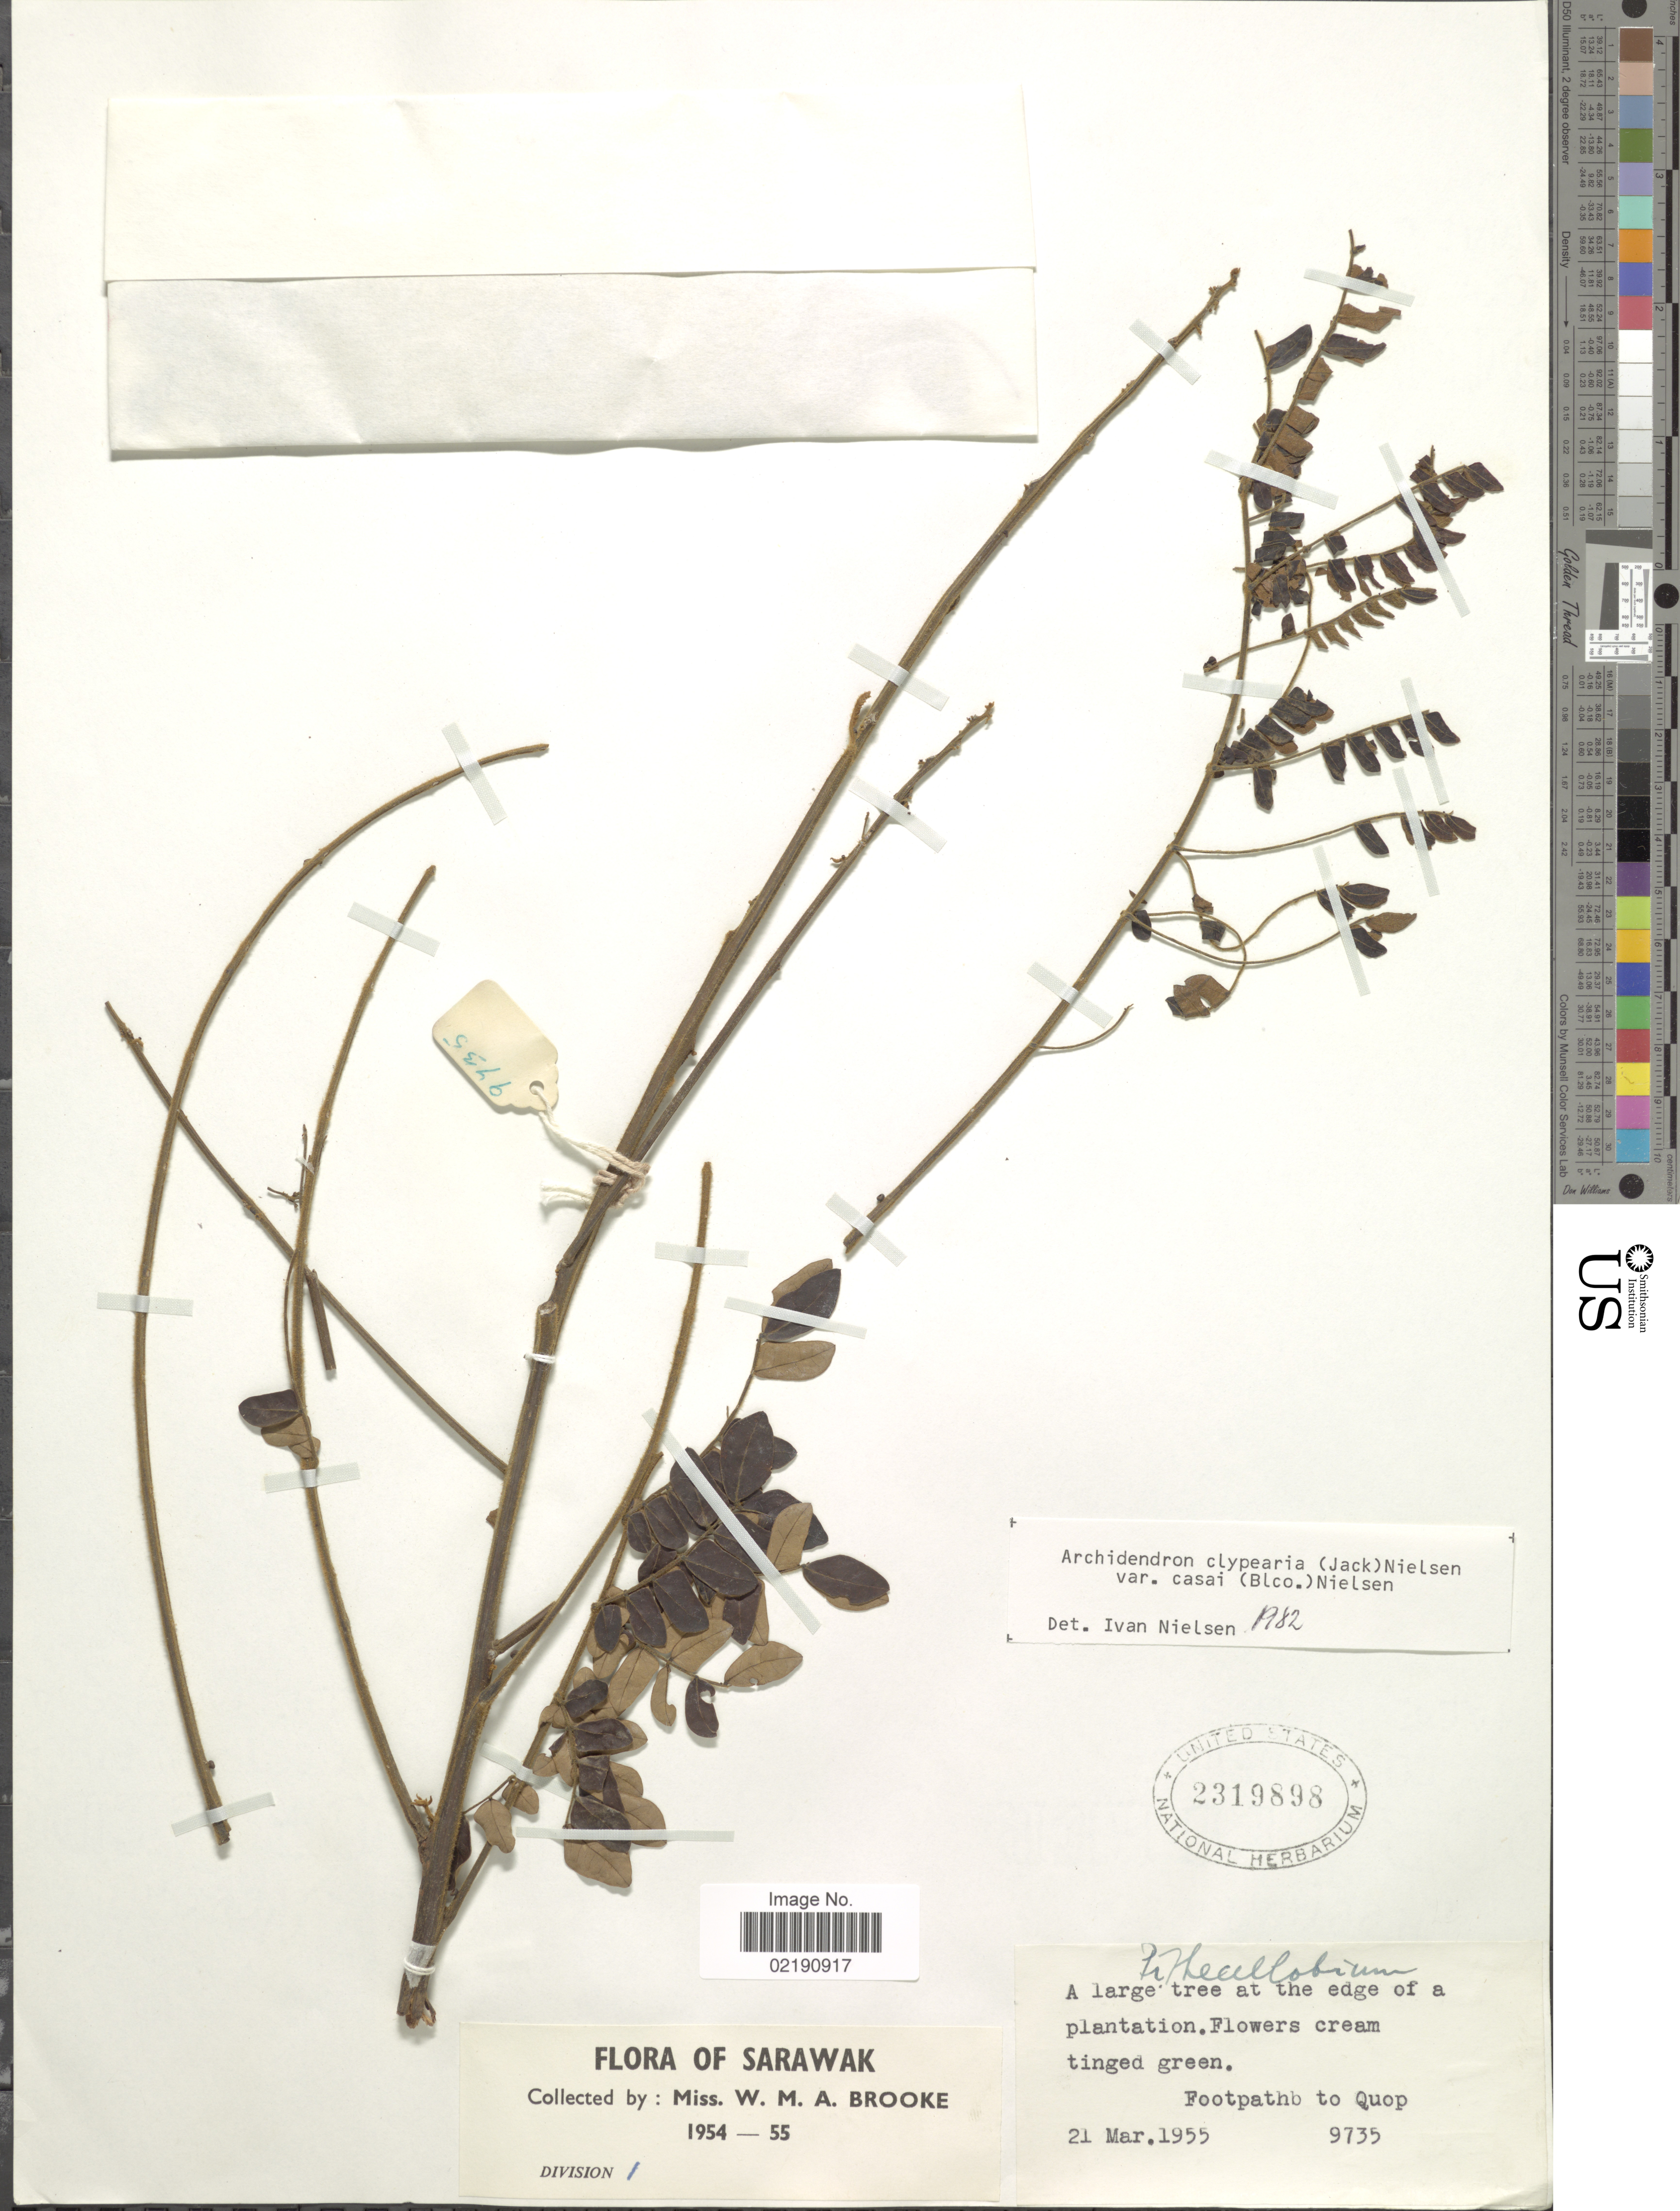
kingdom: Plantae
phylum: Tracheophyta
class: Magnoliopsida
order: Fabales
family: Fabaceae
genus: Archidendron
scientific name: Archidendron clypearia var. casai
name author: (Blanco) I.C. Nielsen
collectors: W. Brooke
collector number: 9735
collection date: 1955-03-21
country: Malaysia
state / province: Sarawak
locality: Foothpath to Quop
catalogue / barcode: US 2319898